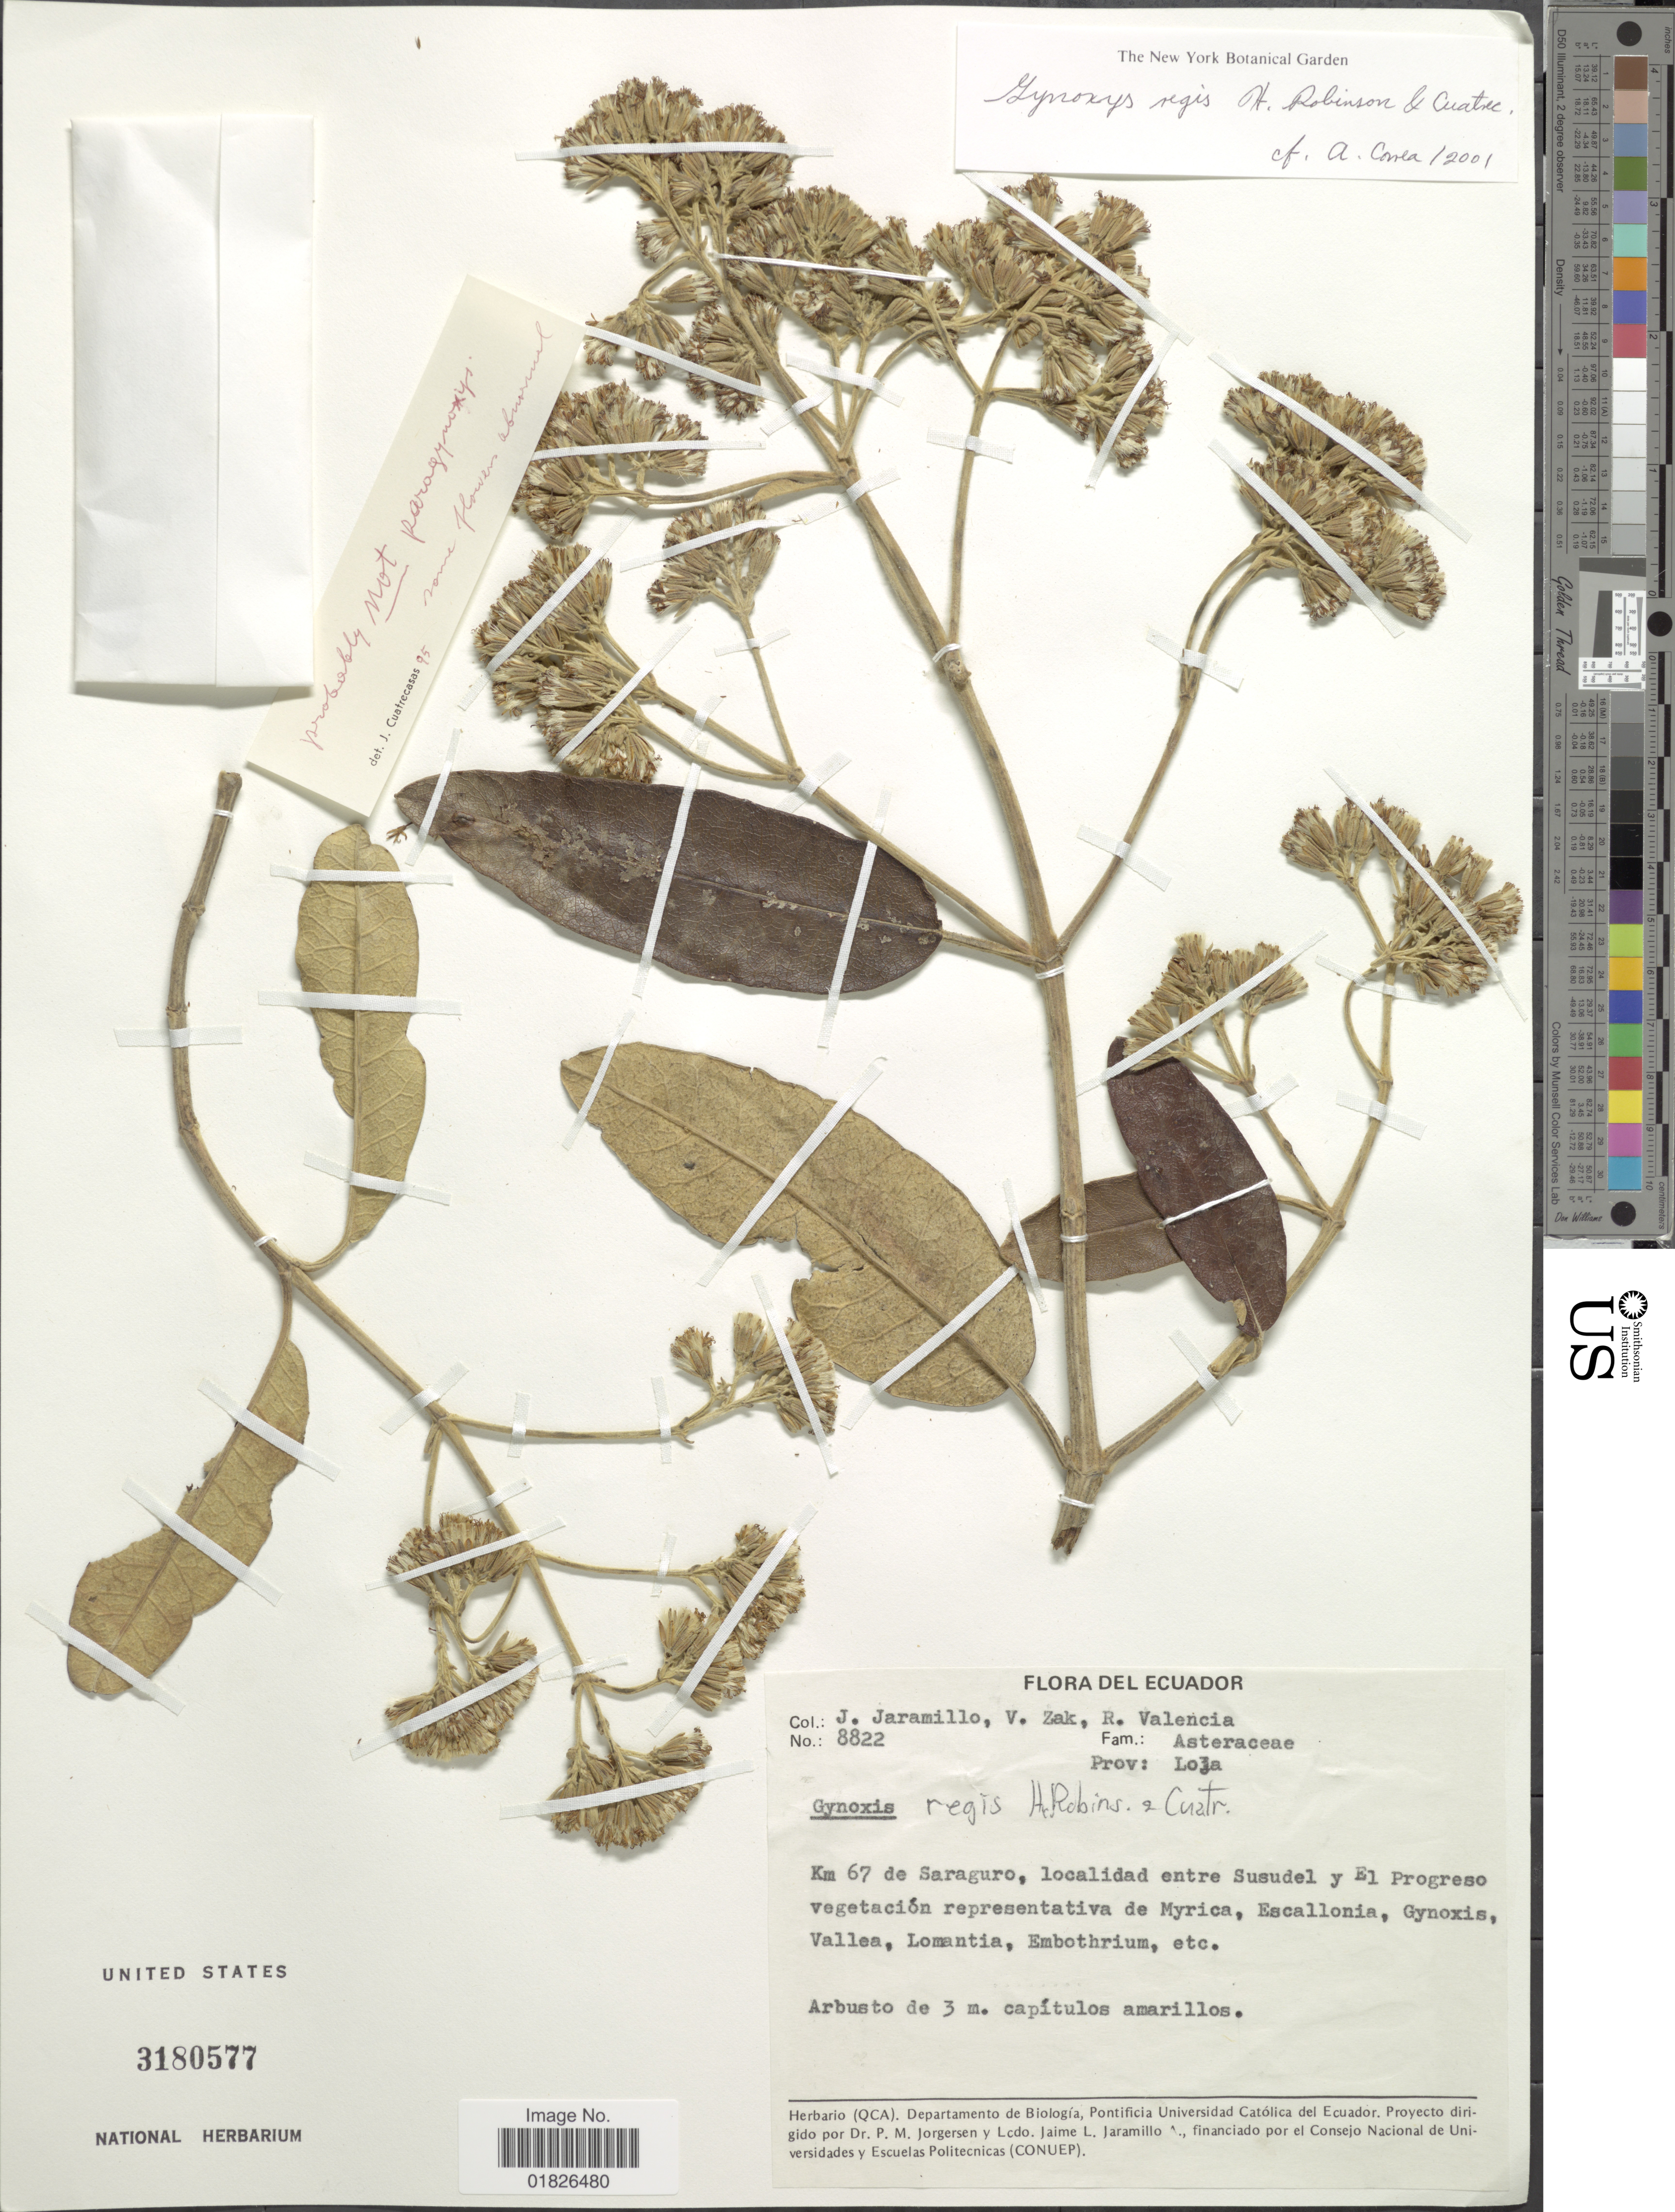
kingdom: Plantae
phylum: Tracheophyta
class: Magnoliopsida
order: Asterales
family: Asteraceae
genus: Paragynoxys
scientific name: Paragynoxys regis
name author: (H. Rob. & Cuatrec.) H. Rob. & Cuatrec.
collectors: J. Jaramillo, V. Zak & R. Valencia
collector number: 8822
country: Ecuador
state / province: Loja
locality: Km 67 de Saraguro, localidad entre Susudel y El Progreso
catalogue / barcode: US 3180577